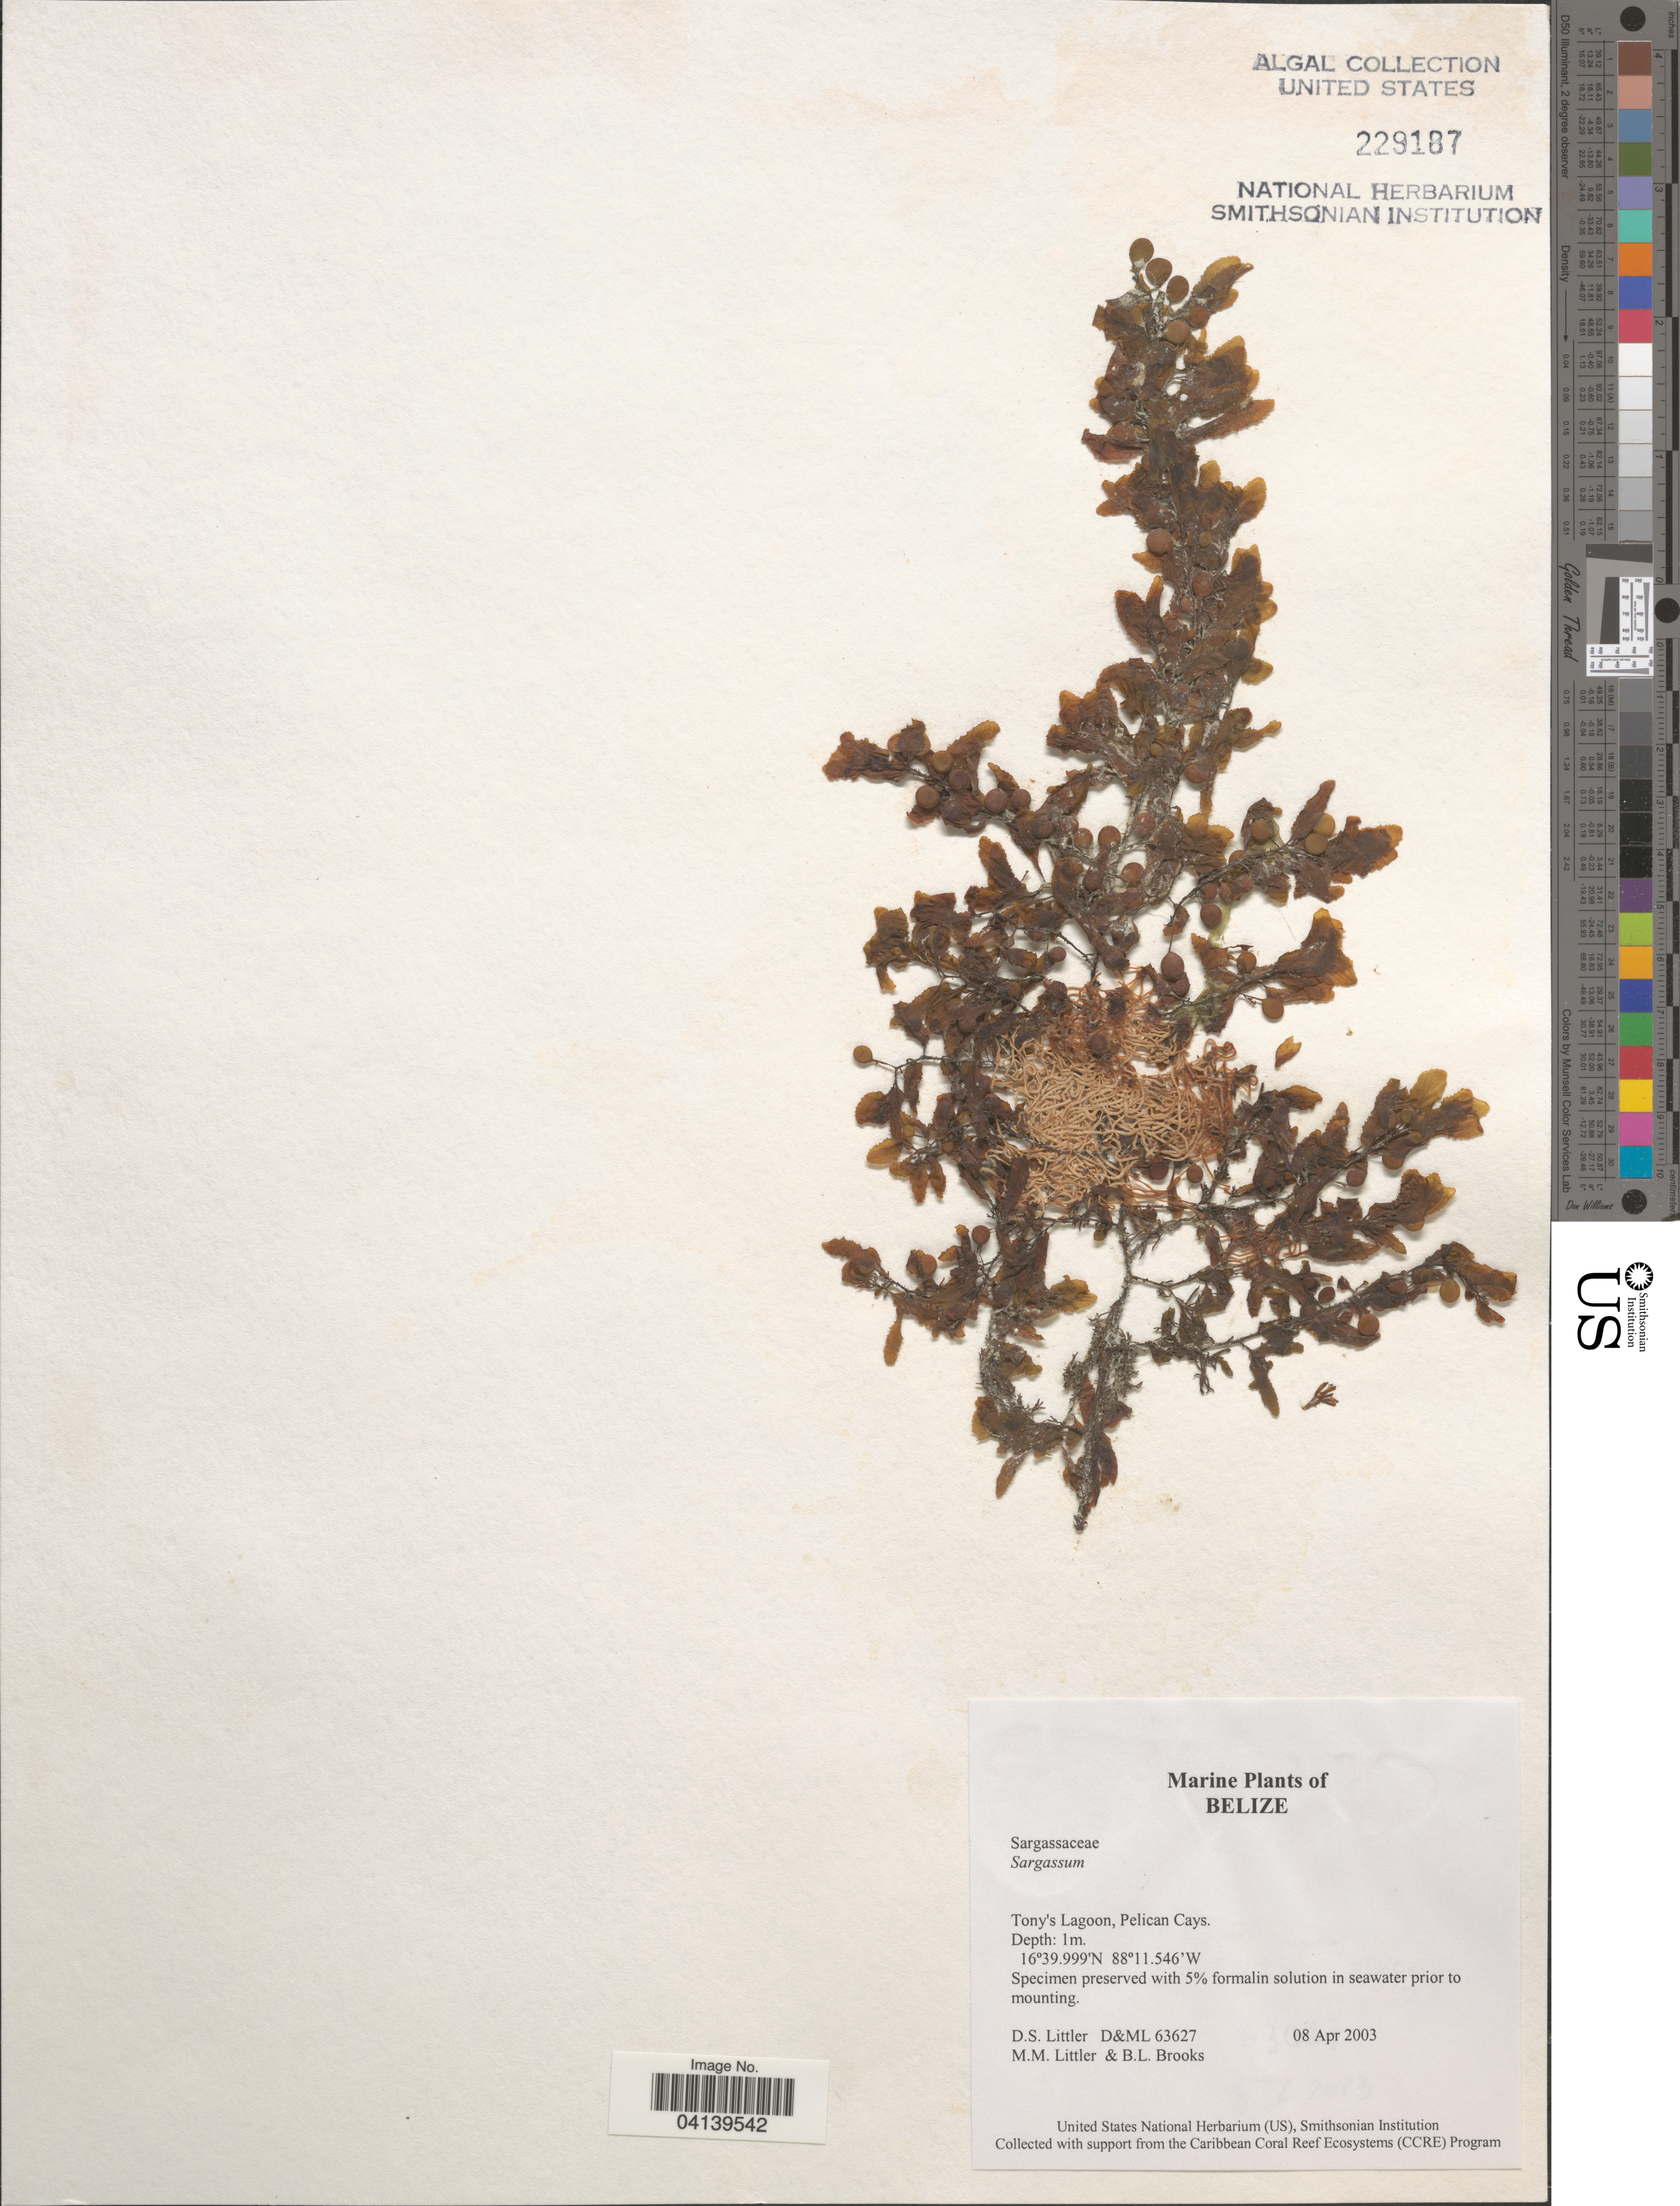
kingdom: Chromista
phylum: Ochrophyta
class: Phaeophyceae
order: Fucales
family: Sargassaceae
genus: Sargassum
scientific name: Sargassum sp.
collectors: D. S. Littler & B. Brooks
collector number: D&ML63627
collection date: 2003-04-08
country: Belize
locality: Tony's Lagoon, Pelican Cays.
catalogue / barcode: US 229187